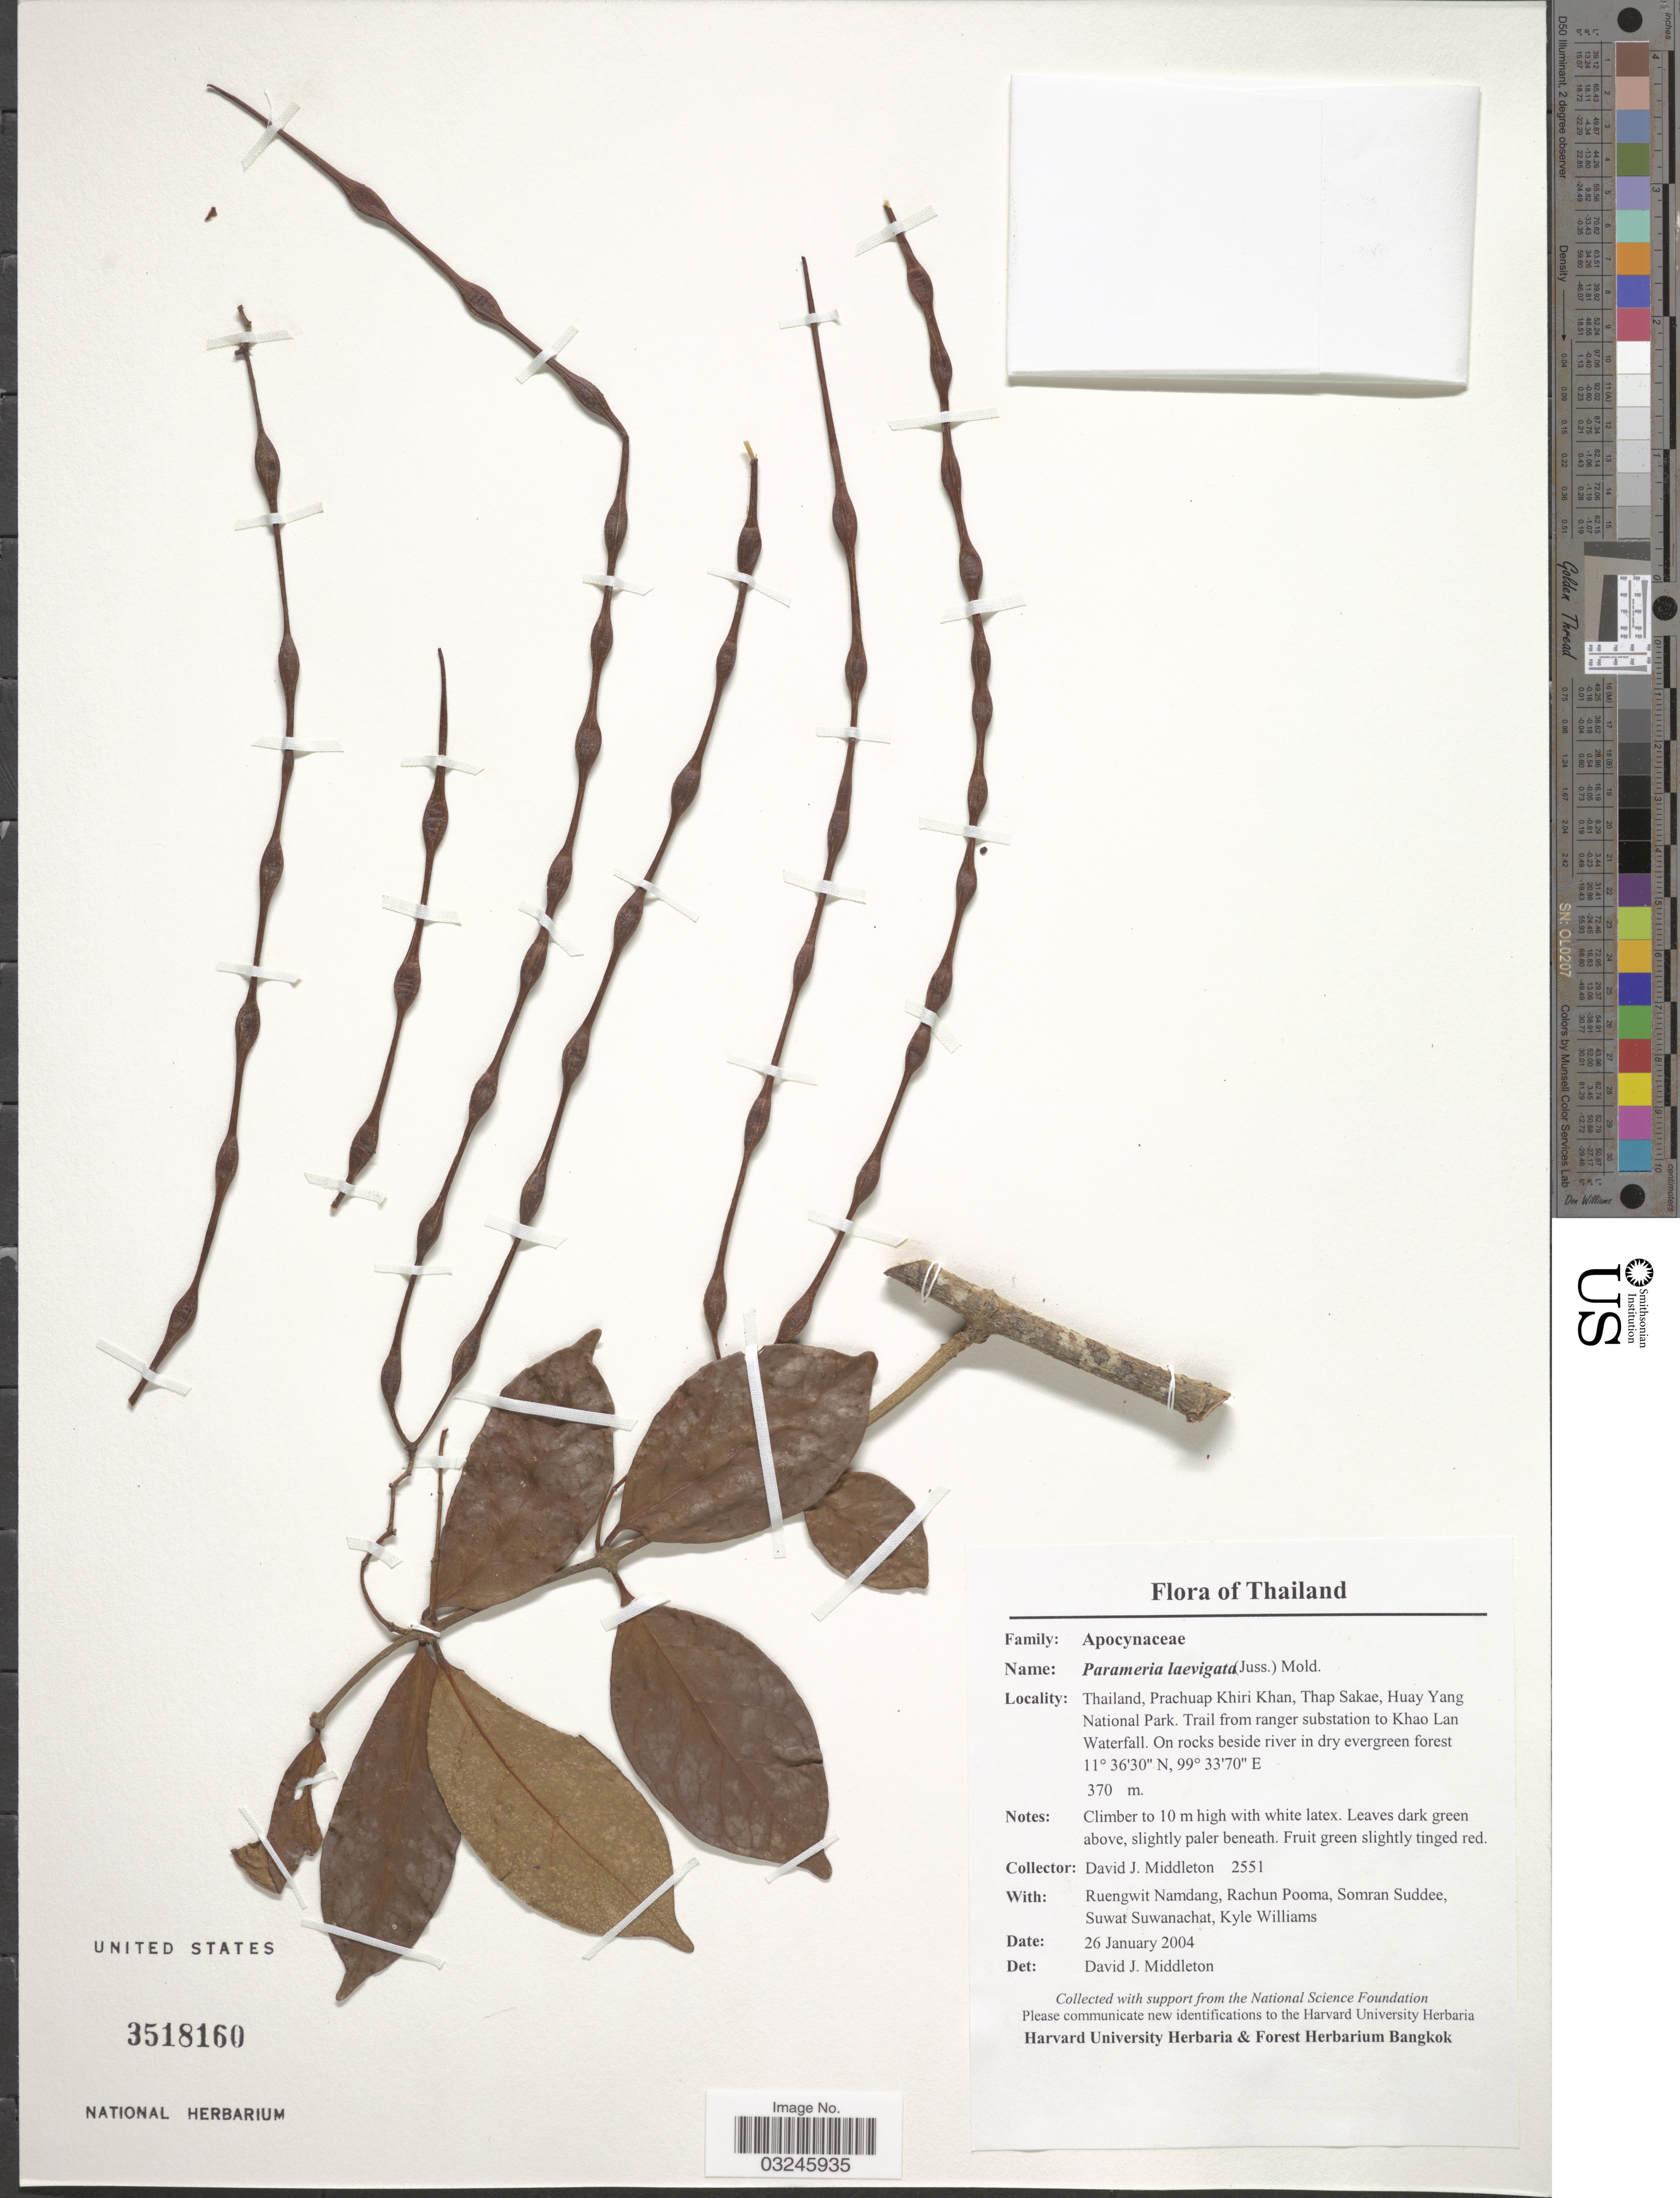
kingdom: Plantae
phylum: Tracheophyta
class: Magnoliopsida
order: Gentianales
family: Apocynaceae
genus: Parameria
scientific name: Parameria laevigata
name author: (Juss.) Moldenke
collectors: D. J. Middleton, R. Namdang, R. Pooma, S. Suddee & et al.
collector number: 2551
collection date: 2004-01-26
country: Thailand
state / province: Prachuap Khiri Khan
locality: Thap Sakae, Huay Yang National Park. Trail from ranger substation to Khao Lan Waterfall.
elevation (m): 370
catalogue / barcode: US 3518160